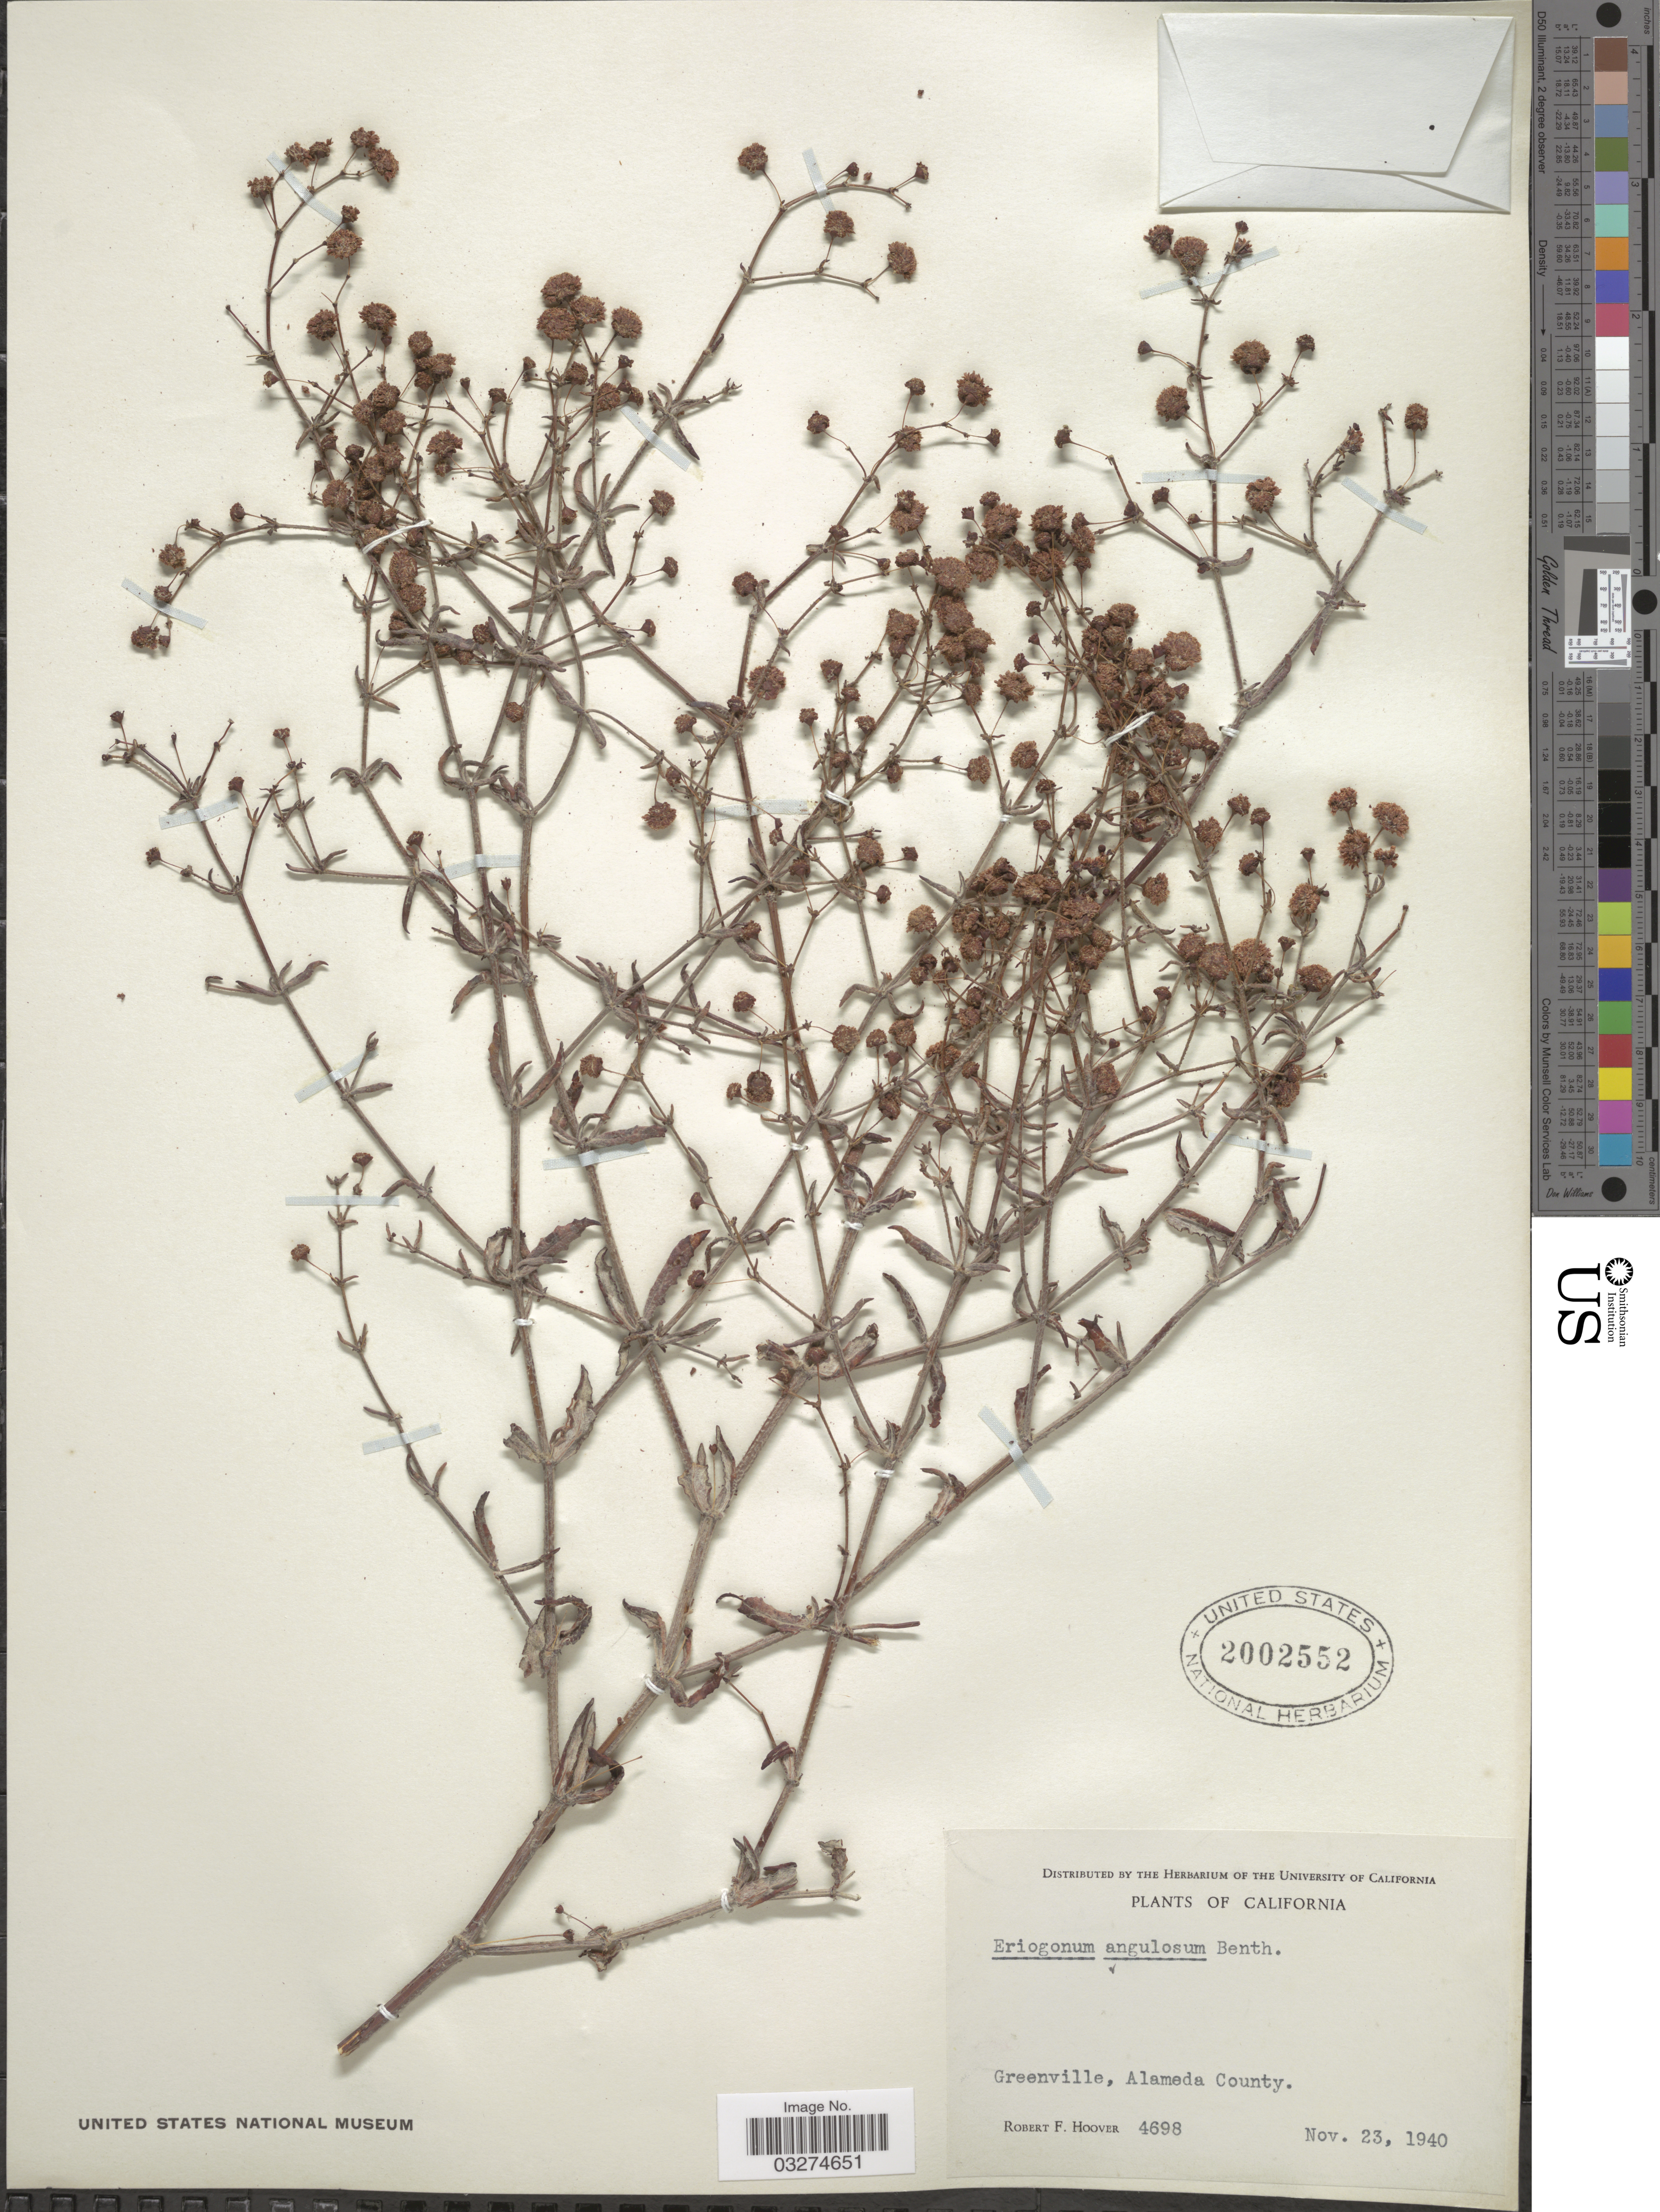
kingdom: Plantae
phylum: Tracheophyta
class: Magnoliopsida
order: Caryophyllales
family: Polygonaceae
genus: Eriogonum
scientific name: Eriogonum angulosum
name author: Benth.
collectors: R. F. Hoover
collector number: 4698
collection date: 1940-11-23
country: United States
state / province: California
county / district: Alameda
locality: Greenville, Alameda County.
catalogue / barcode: US 2002552